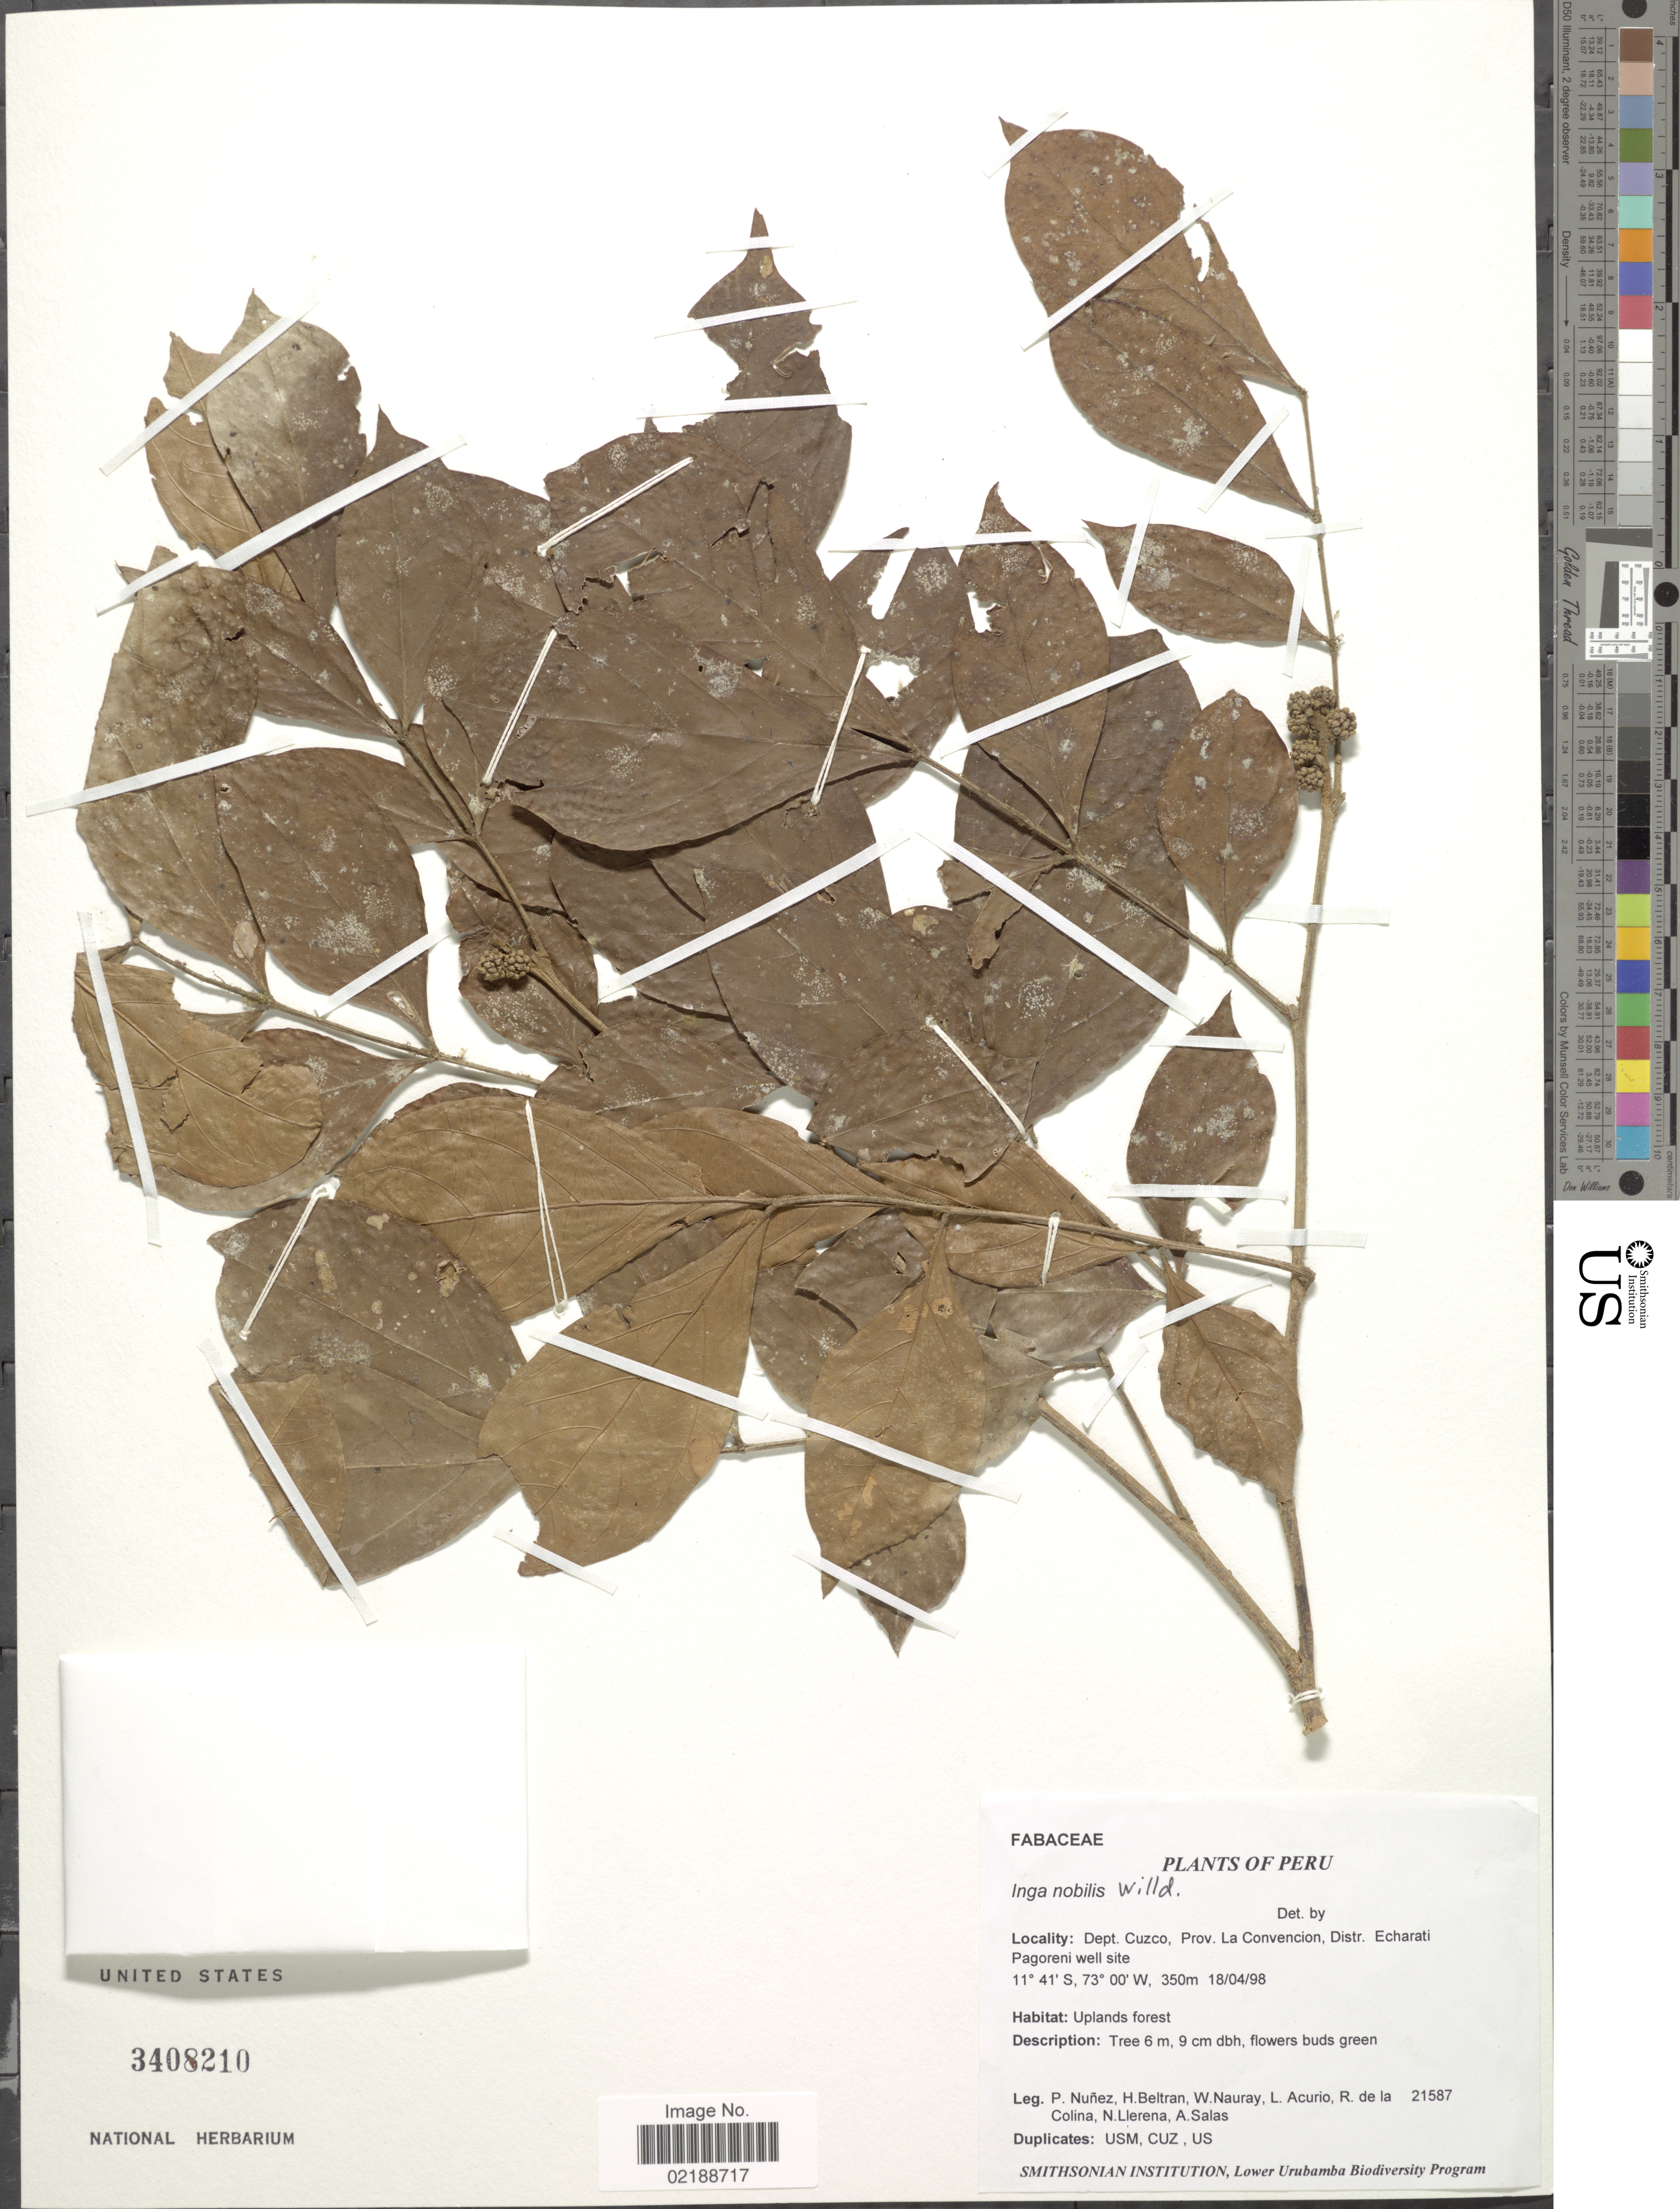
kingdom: Plantae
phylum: Tracheophyta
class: Magnoliopsida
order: Fabales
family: Fabaceae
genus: Inga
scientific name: Inga nobilis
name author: Willd.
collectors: P. Nuñez V., H. Beltran, W. Nauray, L. Acurio & et al.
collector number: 21587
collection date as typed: Transcribed d/m/y: 18/4/98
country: Peru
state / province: Cusco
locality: Dept, Cuzco, Prov. La Convencion, Distr. Echarati Pagoreni well site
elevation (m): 350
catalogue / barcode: US 3408210